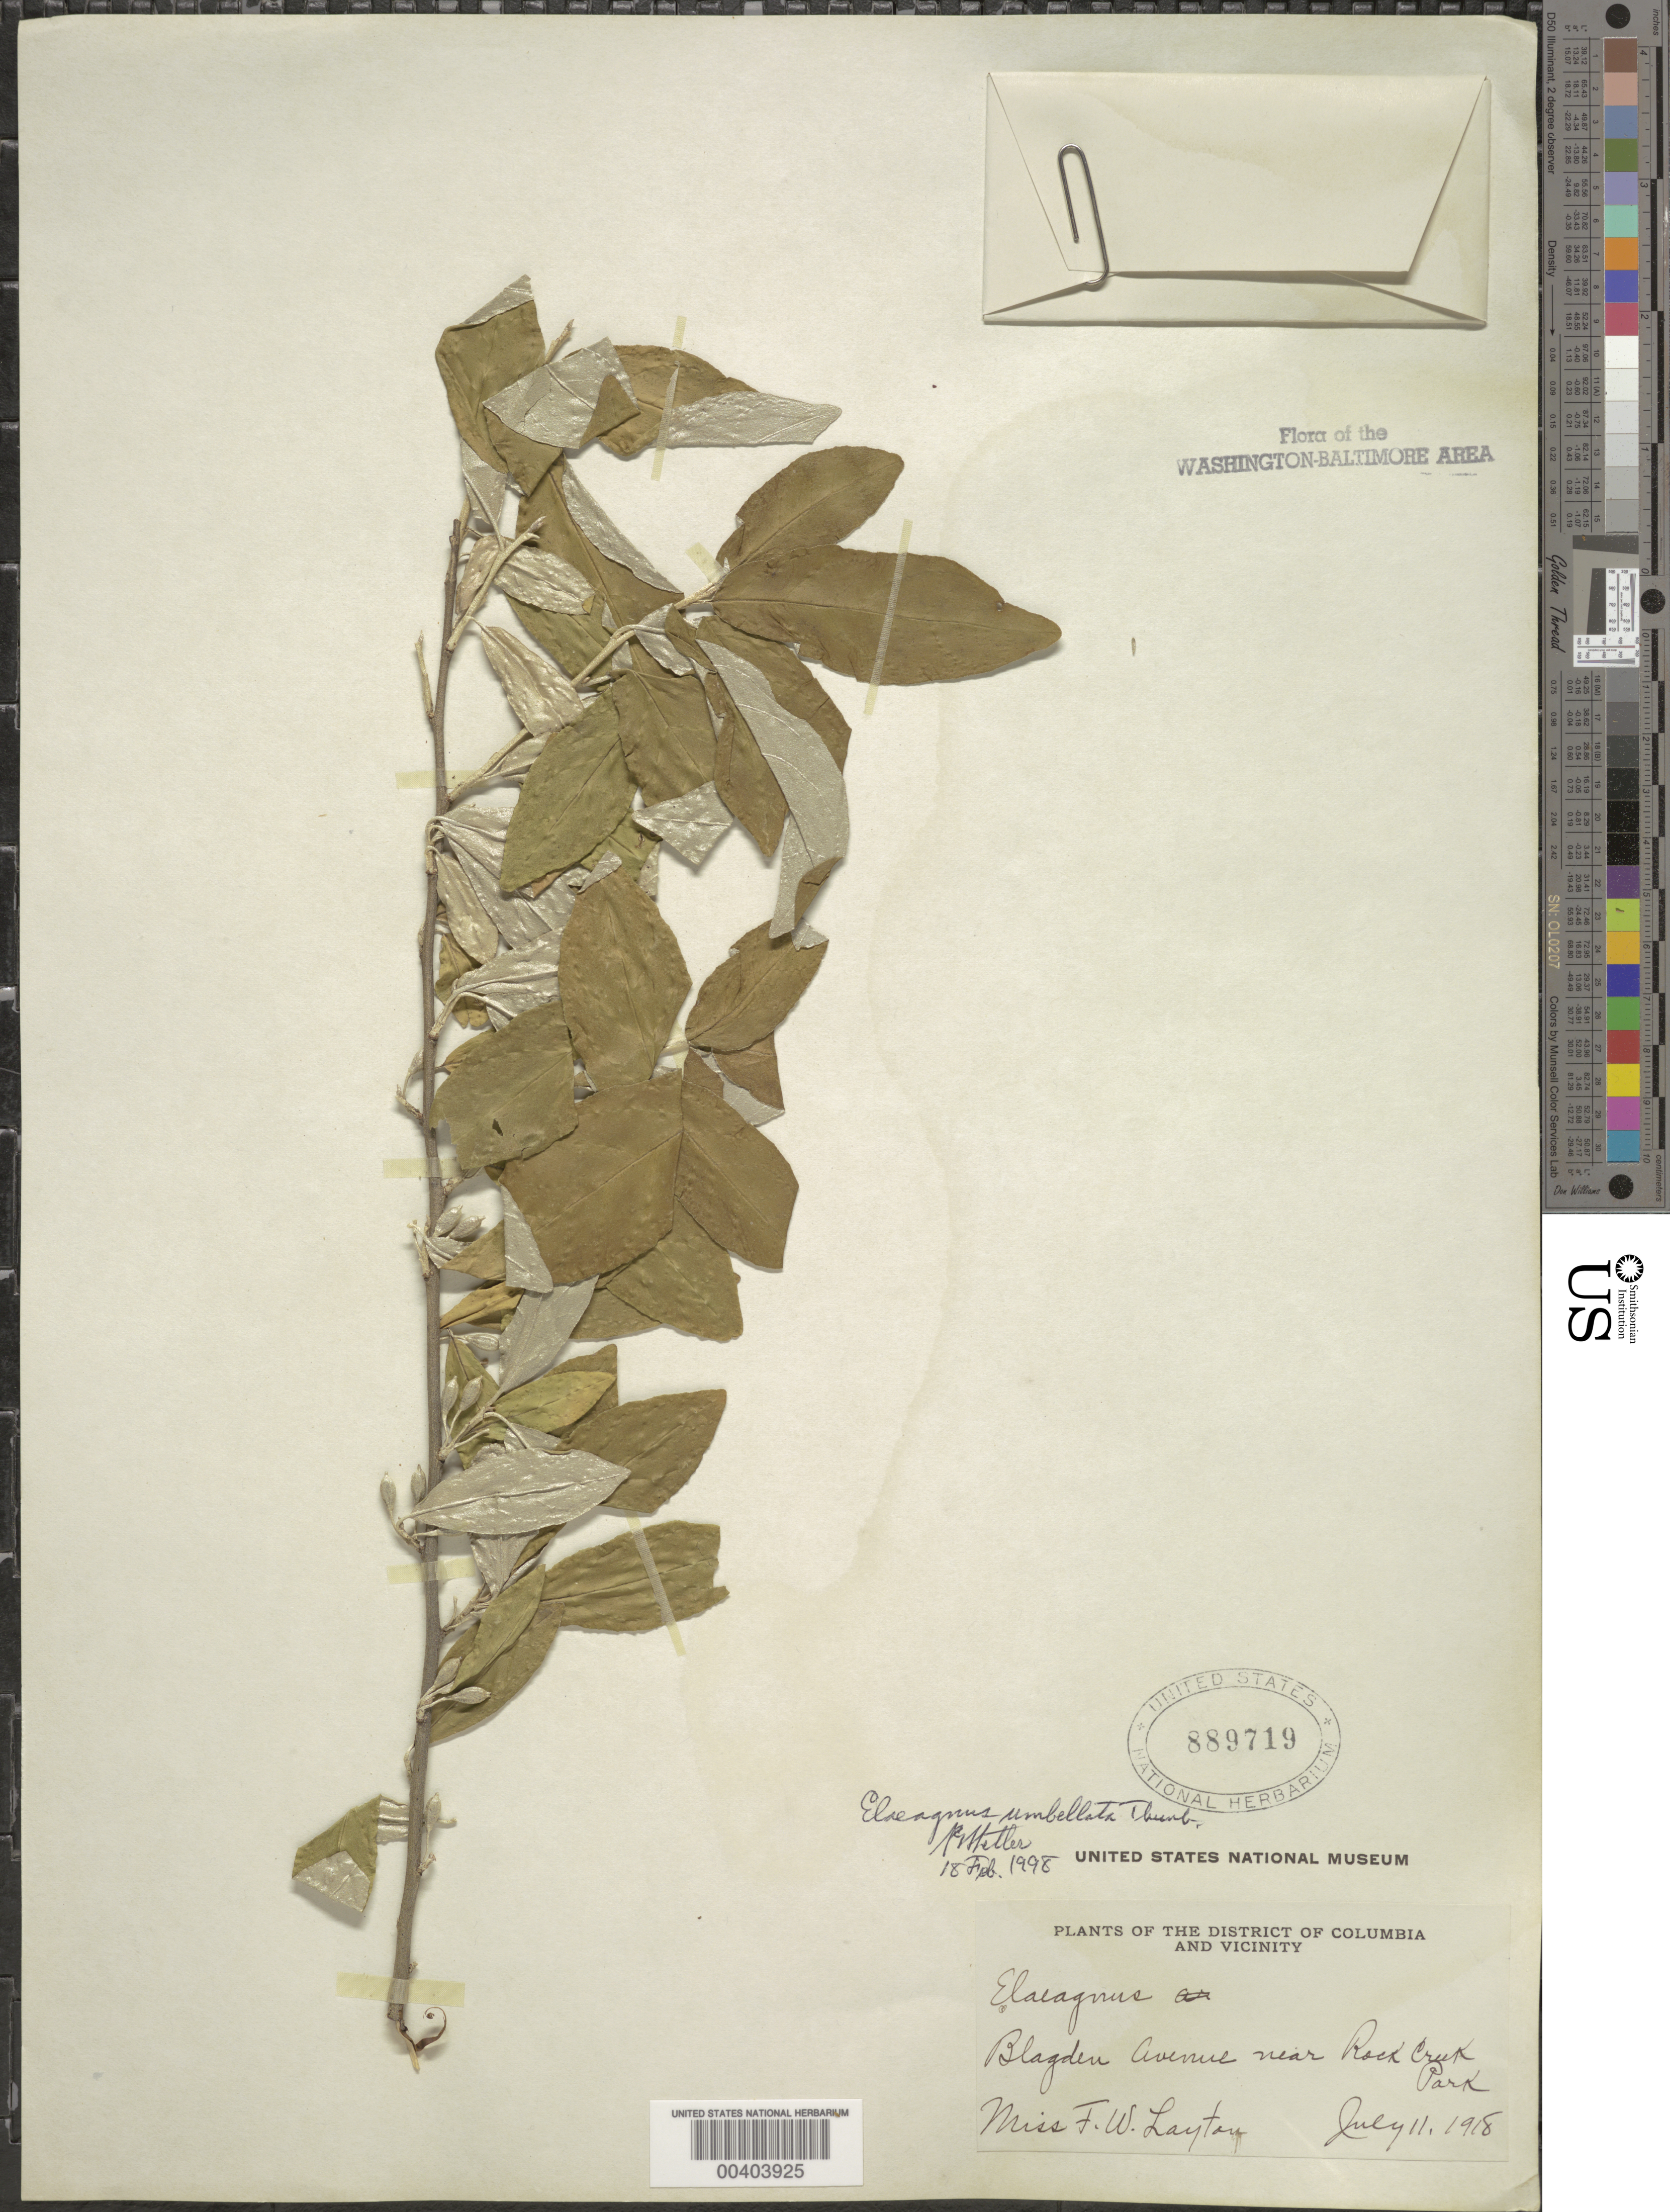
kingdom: Plantae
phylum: Tracheophyta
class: Magnoliopsida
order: Rosales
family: Elaeagnaceae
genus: Elaeagnus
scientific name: Elaeagnus umbellata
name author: Thunb.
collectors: F. Layton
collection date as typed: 11 Jul 1918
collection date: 1918-07-11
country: United States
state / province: District of Columbia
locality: Blagden Ave. near Rock Creek Park Rock Creek Park and Vicinity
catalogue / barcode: US 889719